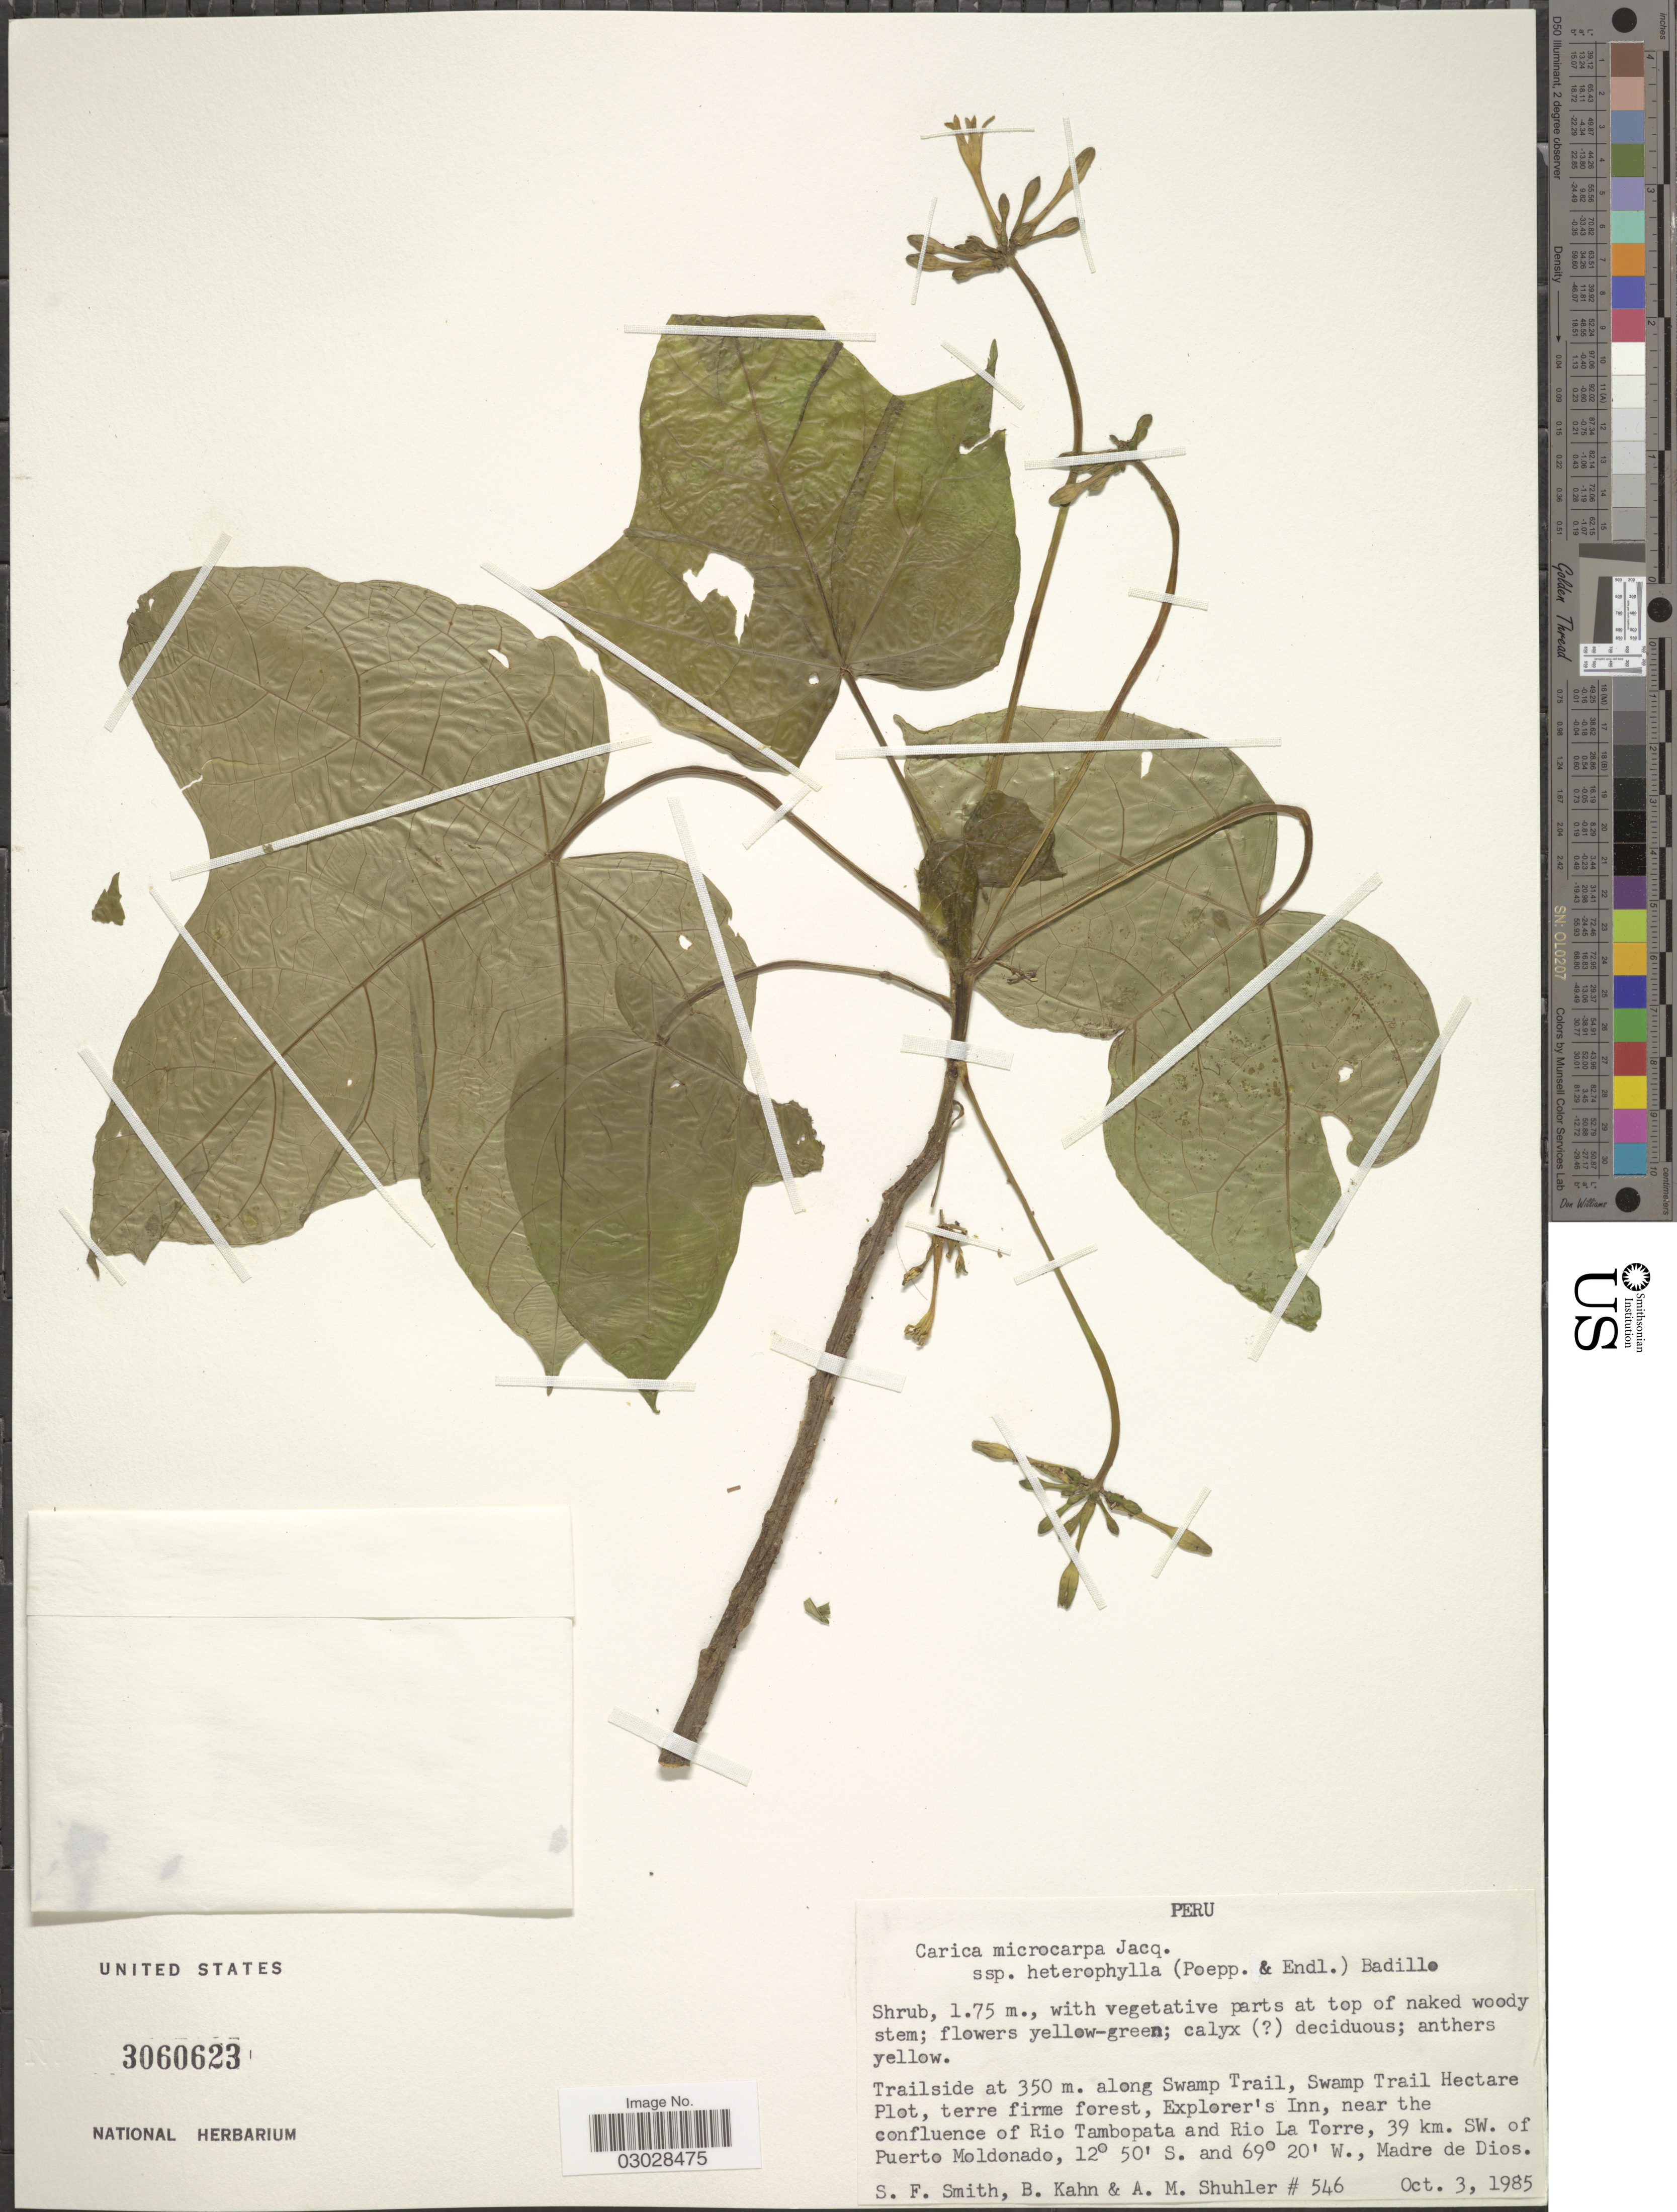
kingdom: Plantae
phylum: Tracheophyta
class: Magnoliopsida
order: Brassicales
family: Caricaceae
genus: Vasconcellea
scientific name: Vasconcellea microcarpa subsp. heterophylla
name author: (Poepp. & Endl.) V.M. Badillo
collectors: S.F. Smith, B. Kahn & A. Shuhler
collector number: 546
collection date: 1985-10-03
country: Peru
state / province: Madre de Dios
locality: Along Swamp Trail, Swamp Trail Hectare Plot, terre firm forest, Explorer's Inn, near the confluence of Rio Tambopata and Rio La Torre, 39 km. SW. of Puerto Moldonado.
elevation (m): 350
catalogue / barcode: US 3060623